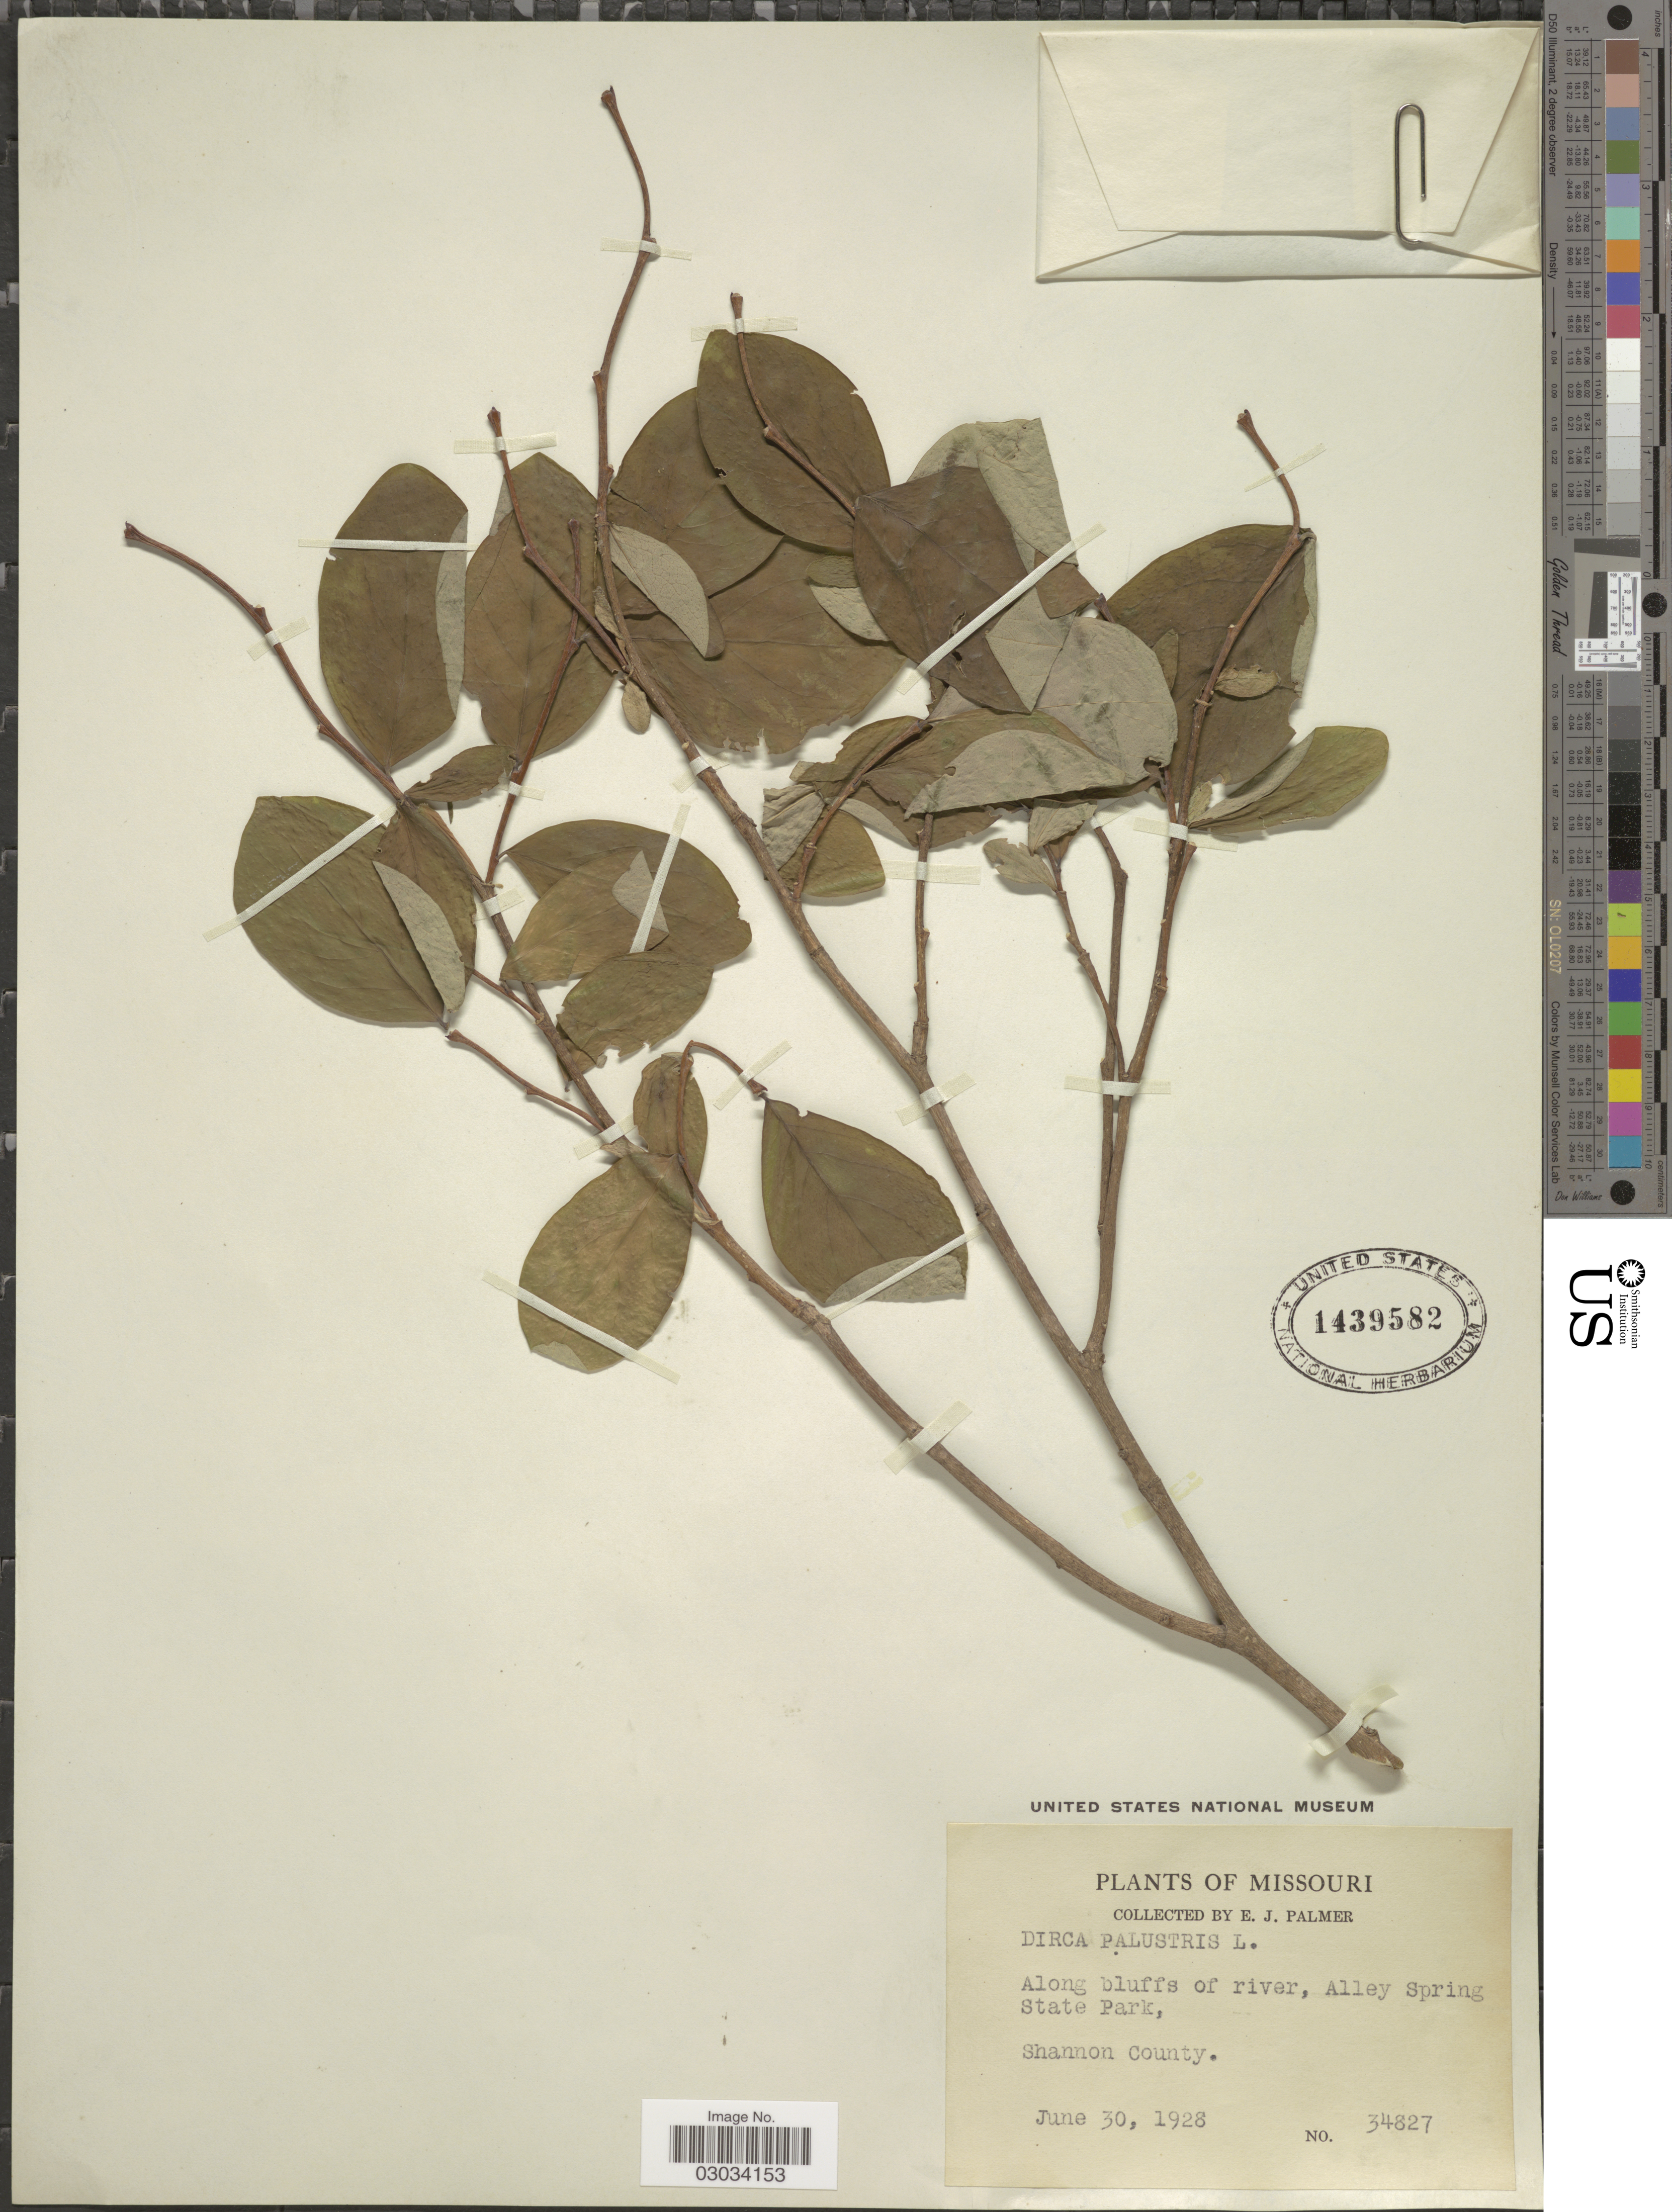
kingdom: Plantae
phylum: Tracheophyta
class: Magnoliopsida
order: Malvales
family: Thymelaeaceae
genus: Dirca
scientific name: Dirca palustris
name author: L.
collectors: E. J. Palmer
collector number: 34827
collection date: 1928-06-30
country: United States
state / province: Missouri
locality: Along bluffs of river, Alley Spring State Park, Shannon County.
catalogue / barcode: US 1439582